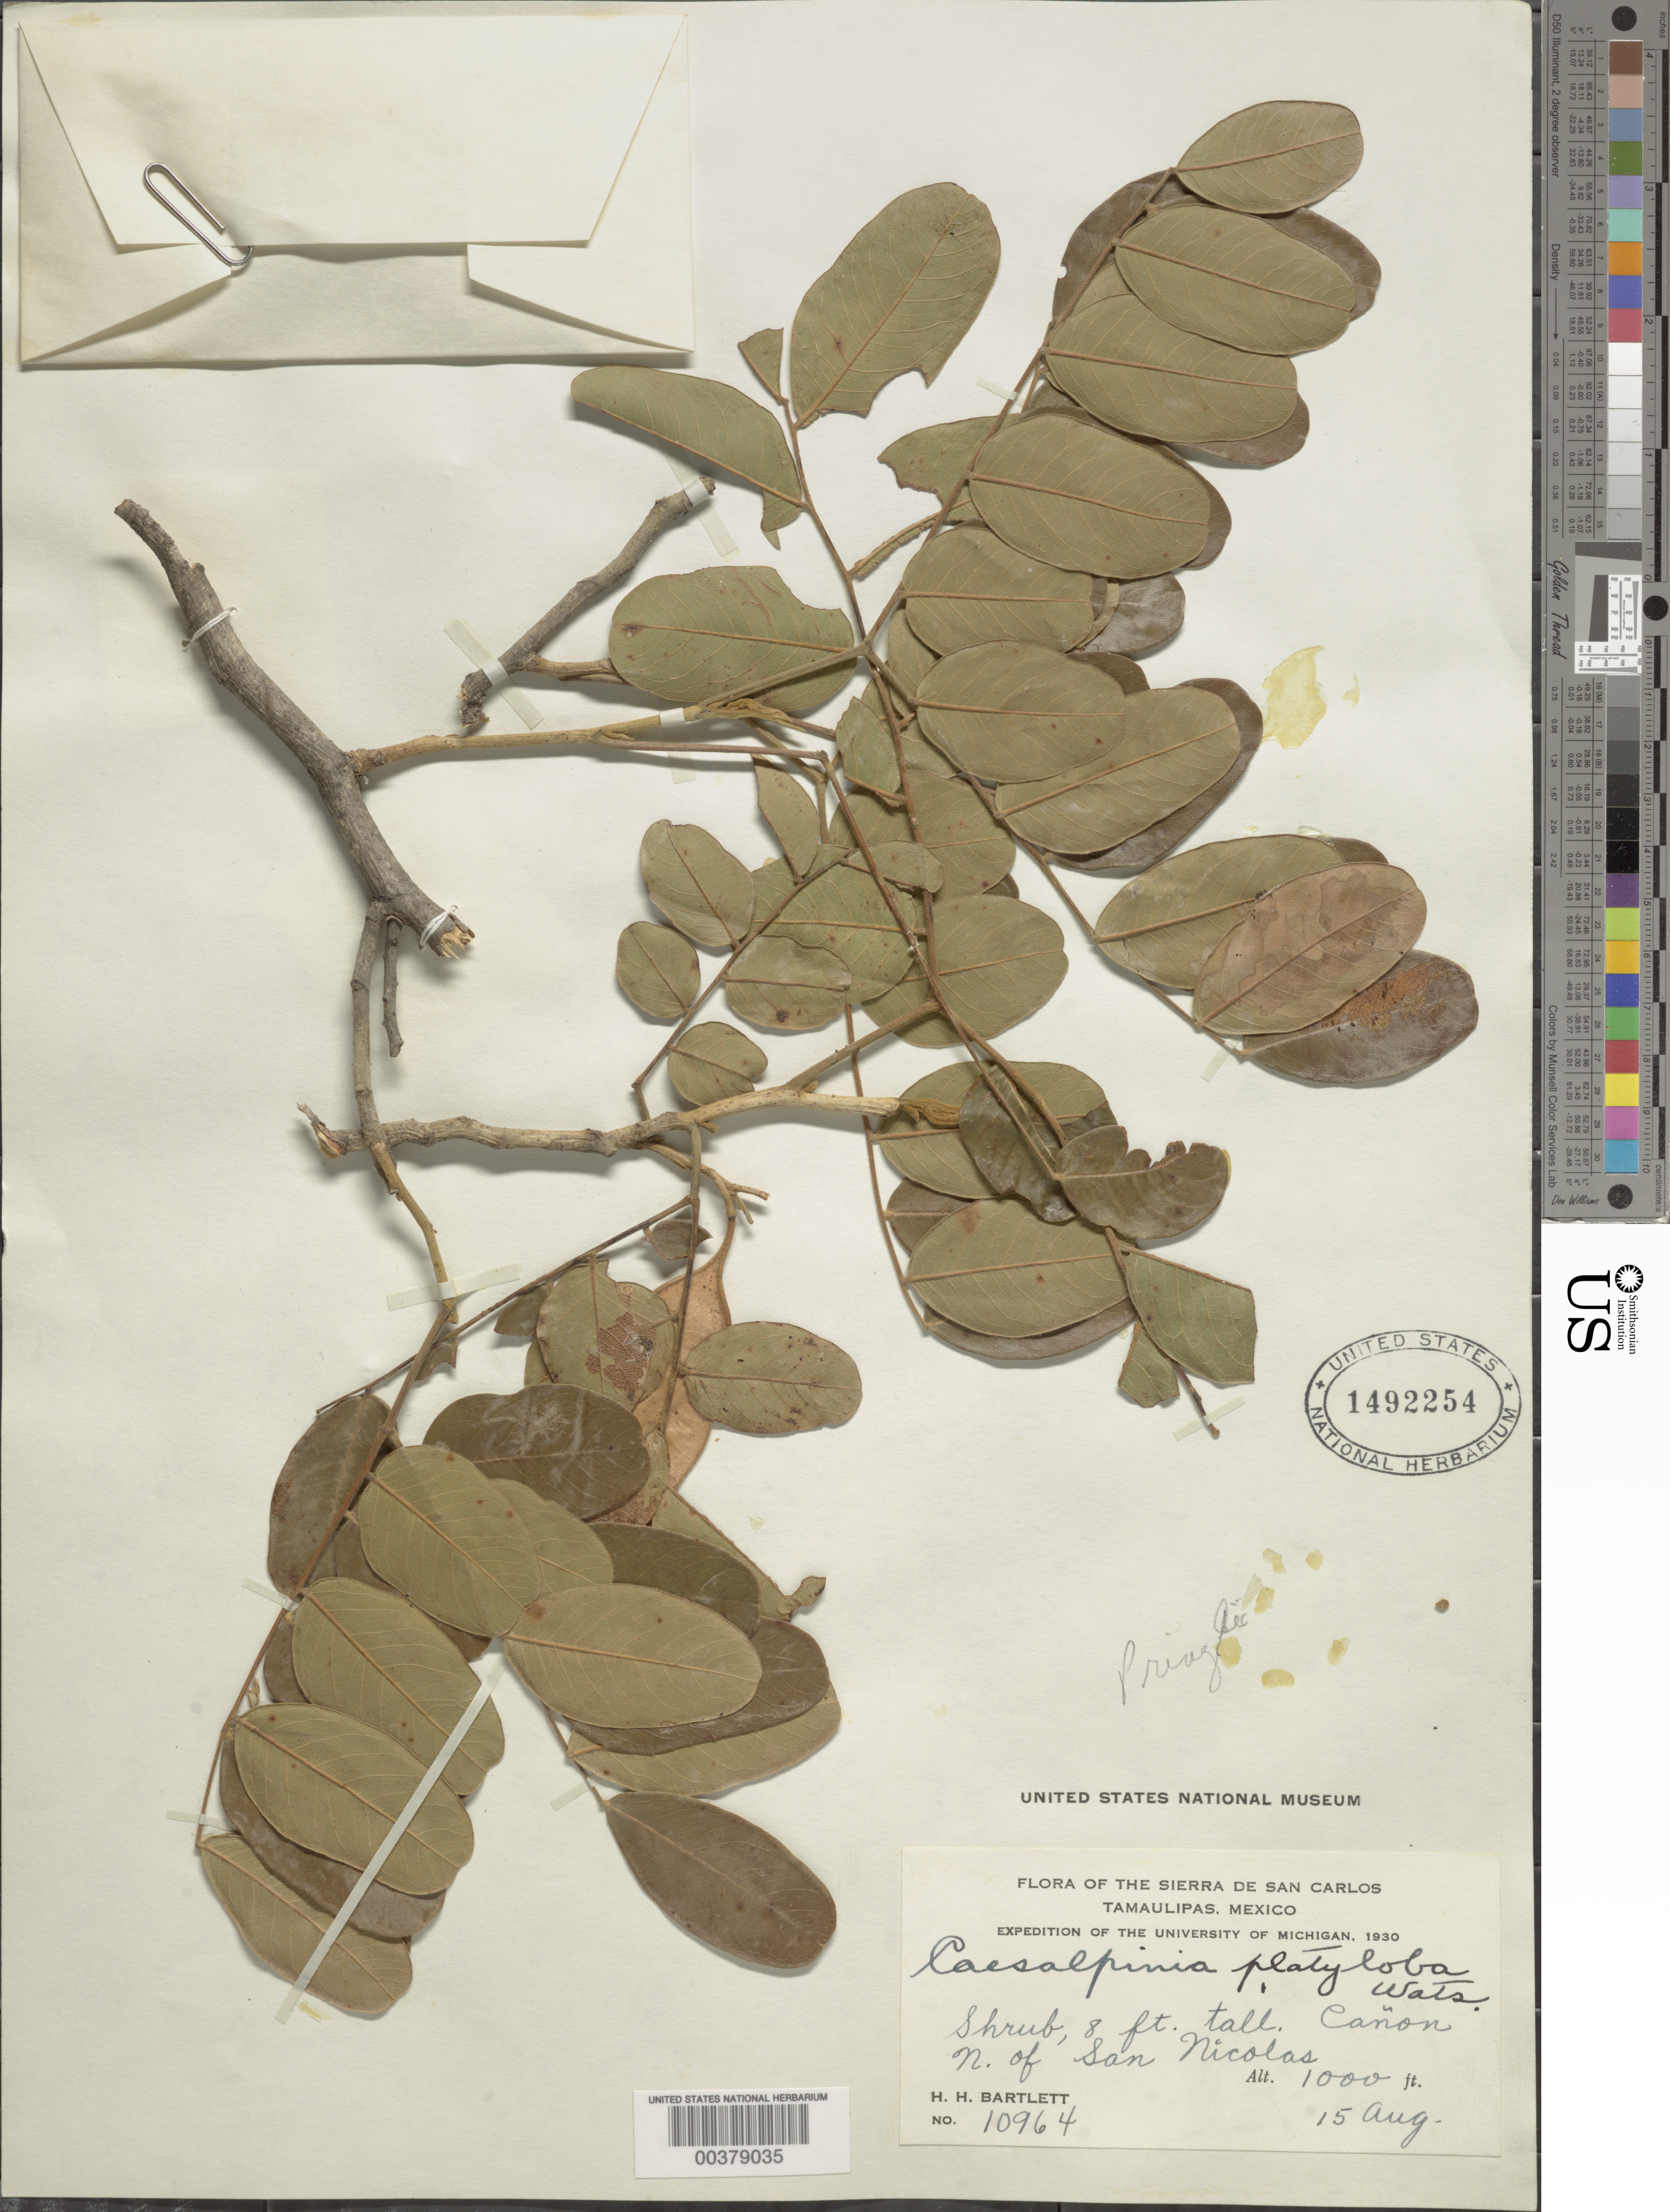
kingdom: Plantae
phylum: Tracheophyta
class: Magnoliopsida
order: Fabales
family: Fabaceae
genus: Coulteria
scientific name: Coulteria pringlei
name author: (Britton & Rose) J.L. Contr. et al.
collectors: H. H. Bartlett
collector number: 10964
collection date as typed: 15 Aug 1930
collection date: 1930-08-15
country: Mexico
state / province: Tamaulipas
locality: N of san nicolas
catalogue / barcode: US 1492254